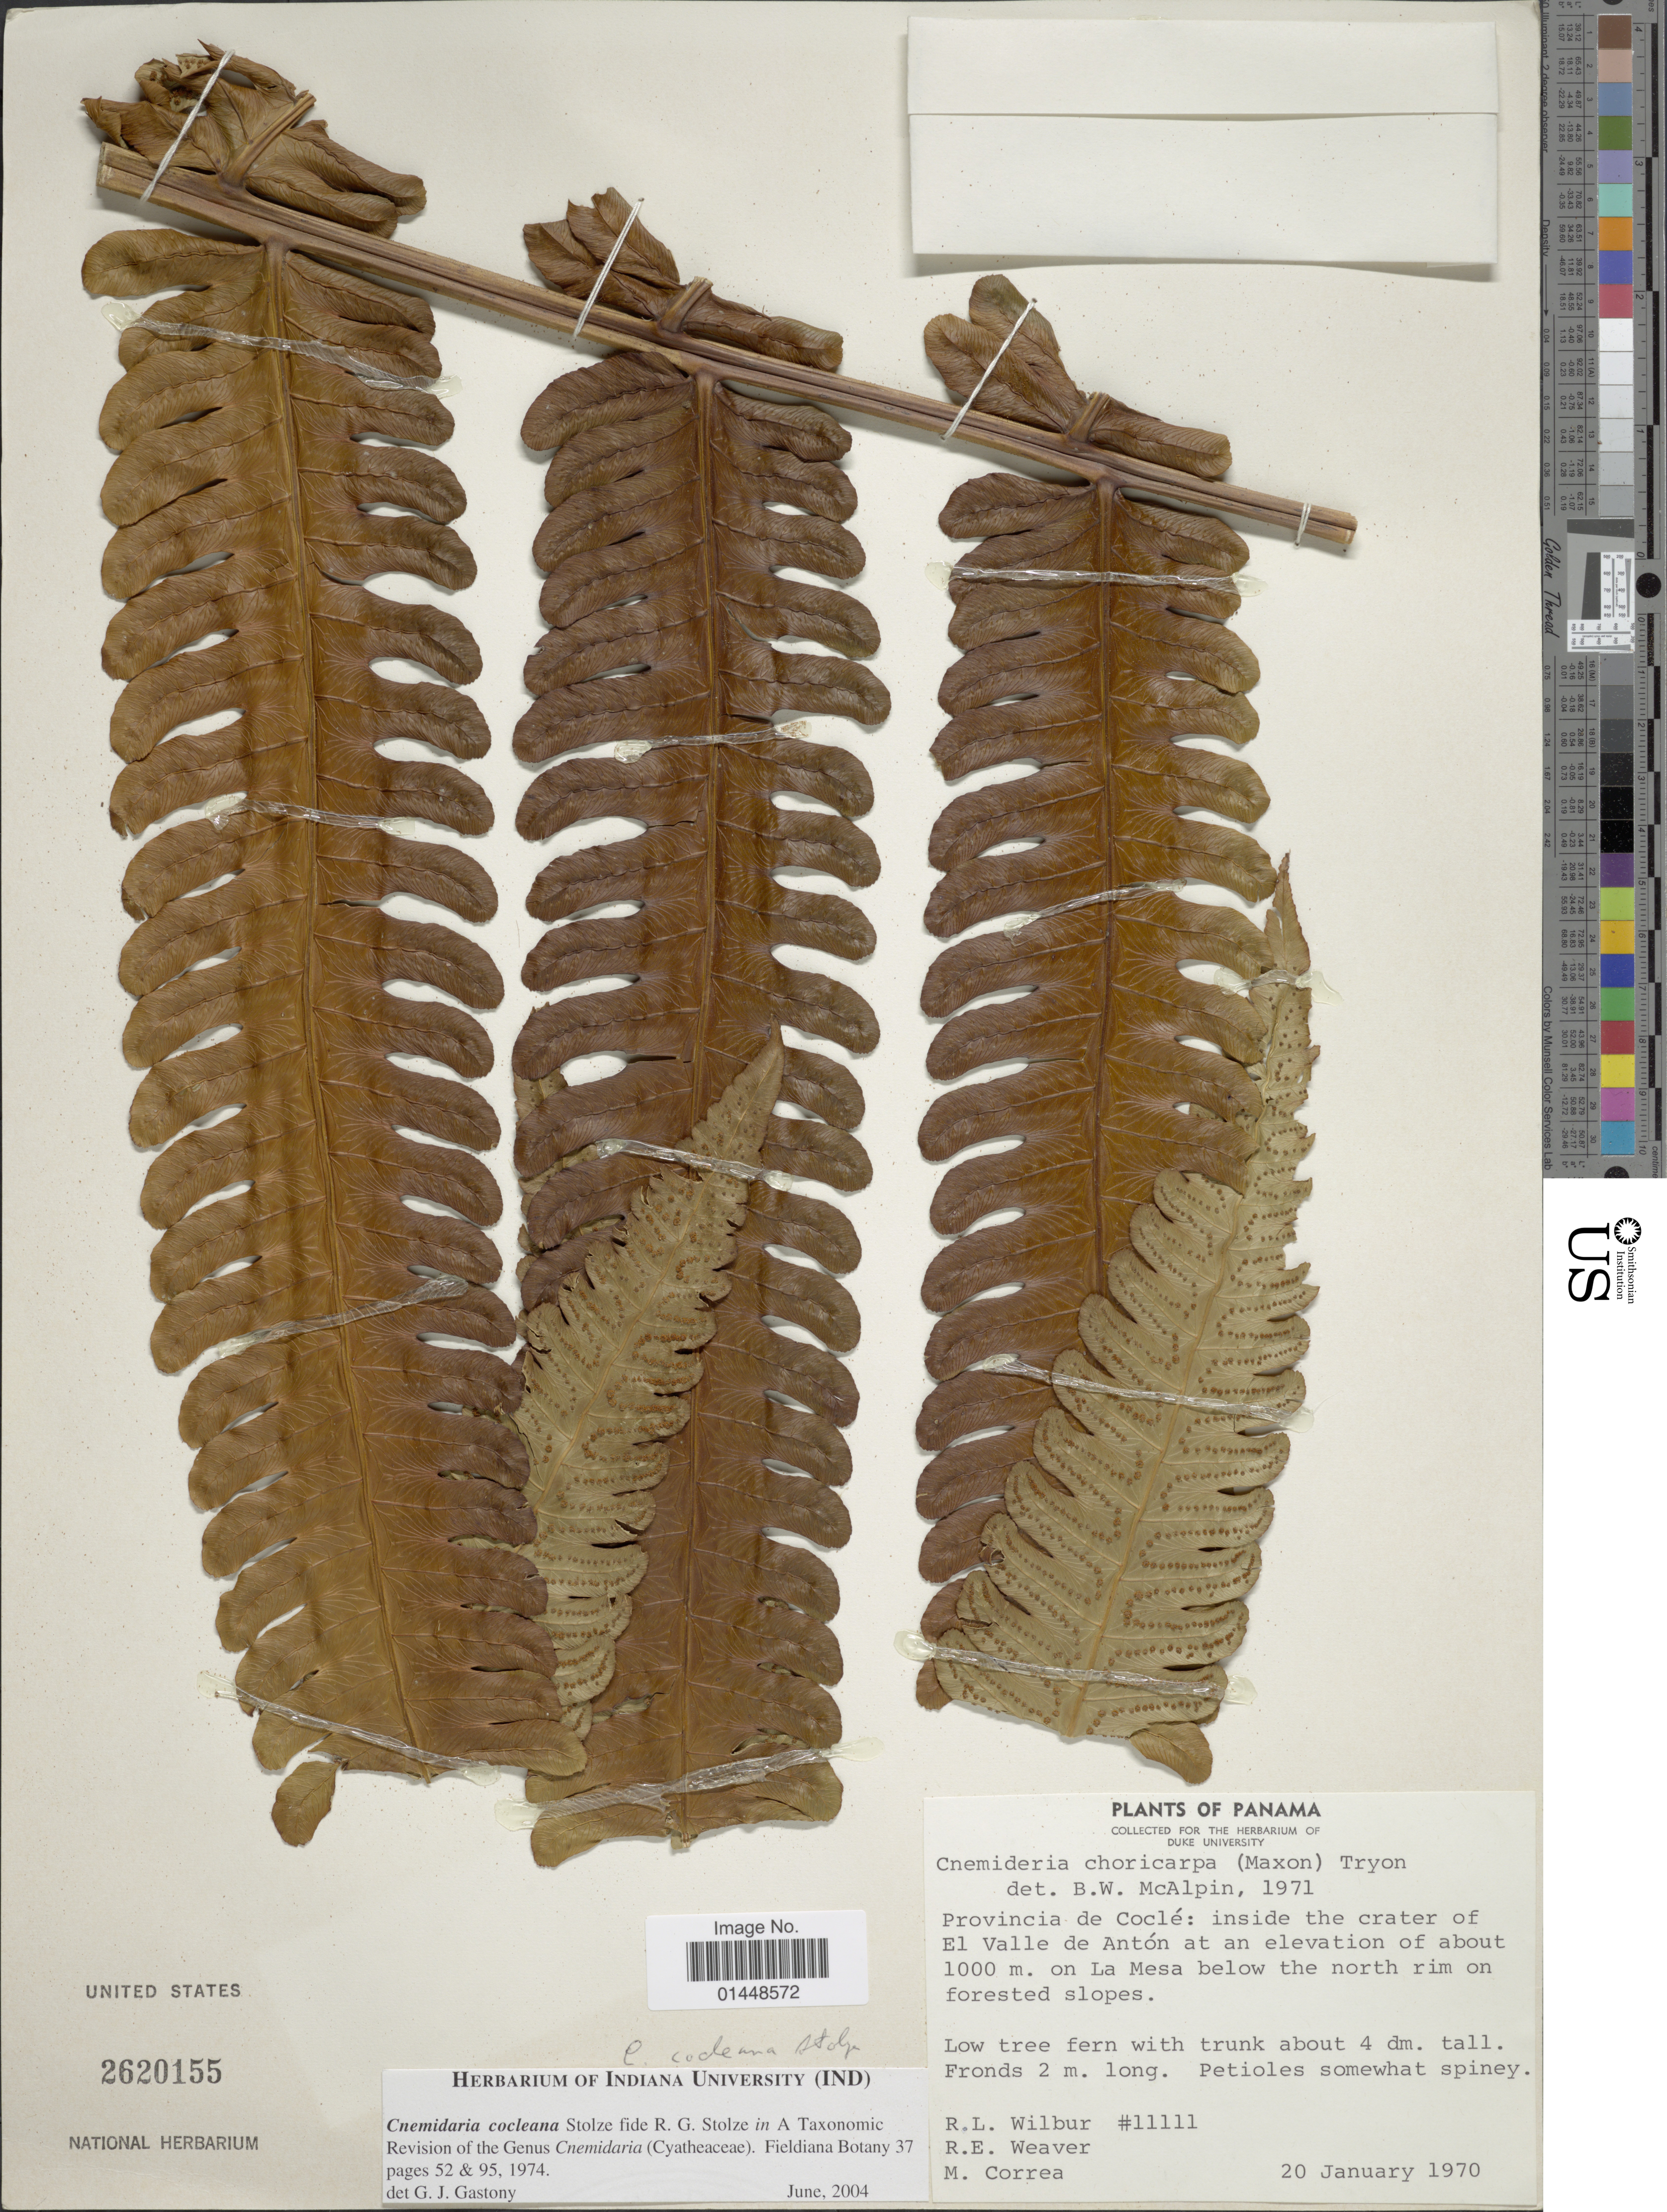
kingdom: Plantae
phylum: Tracheophyta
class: Polypodiopsida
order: Cyatheales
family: Cyatheaceae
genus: Cyathea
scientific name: Cyathea cocleana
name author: (Stolze) Lehnert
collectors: R. L. Wilbur, R. E. Weaver & M. Correa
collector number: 11111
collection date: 1970-01-20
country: Panama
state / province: Coclé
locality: Provincia de Coclé: inside the crater of El Valle de Antón. La Mesa below the north rim on forested slopes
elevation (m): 1000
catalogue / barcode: US 2620155